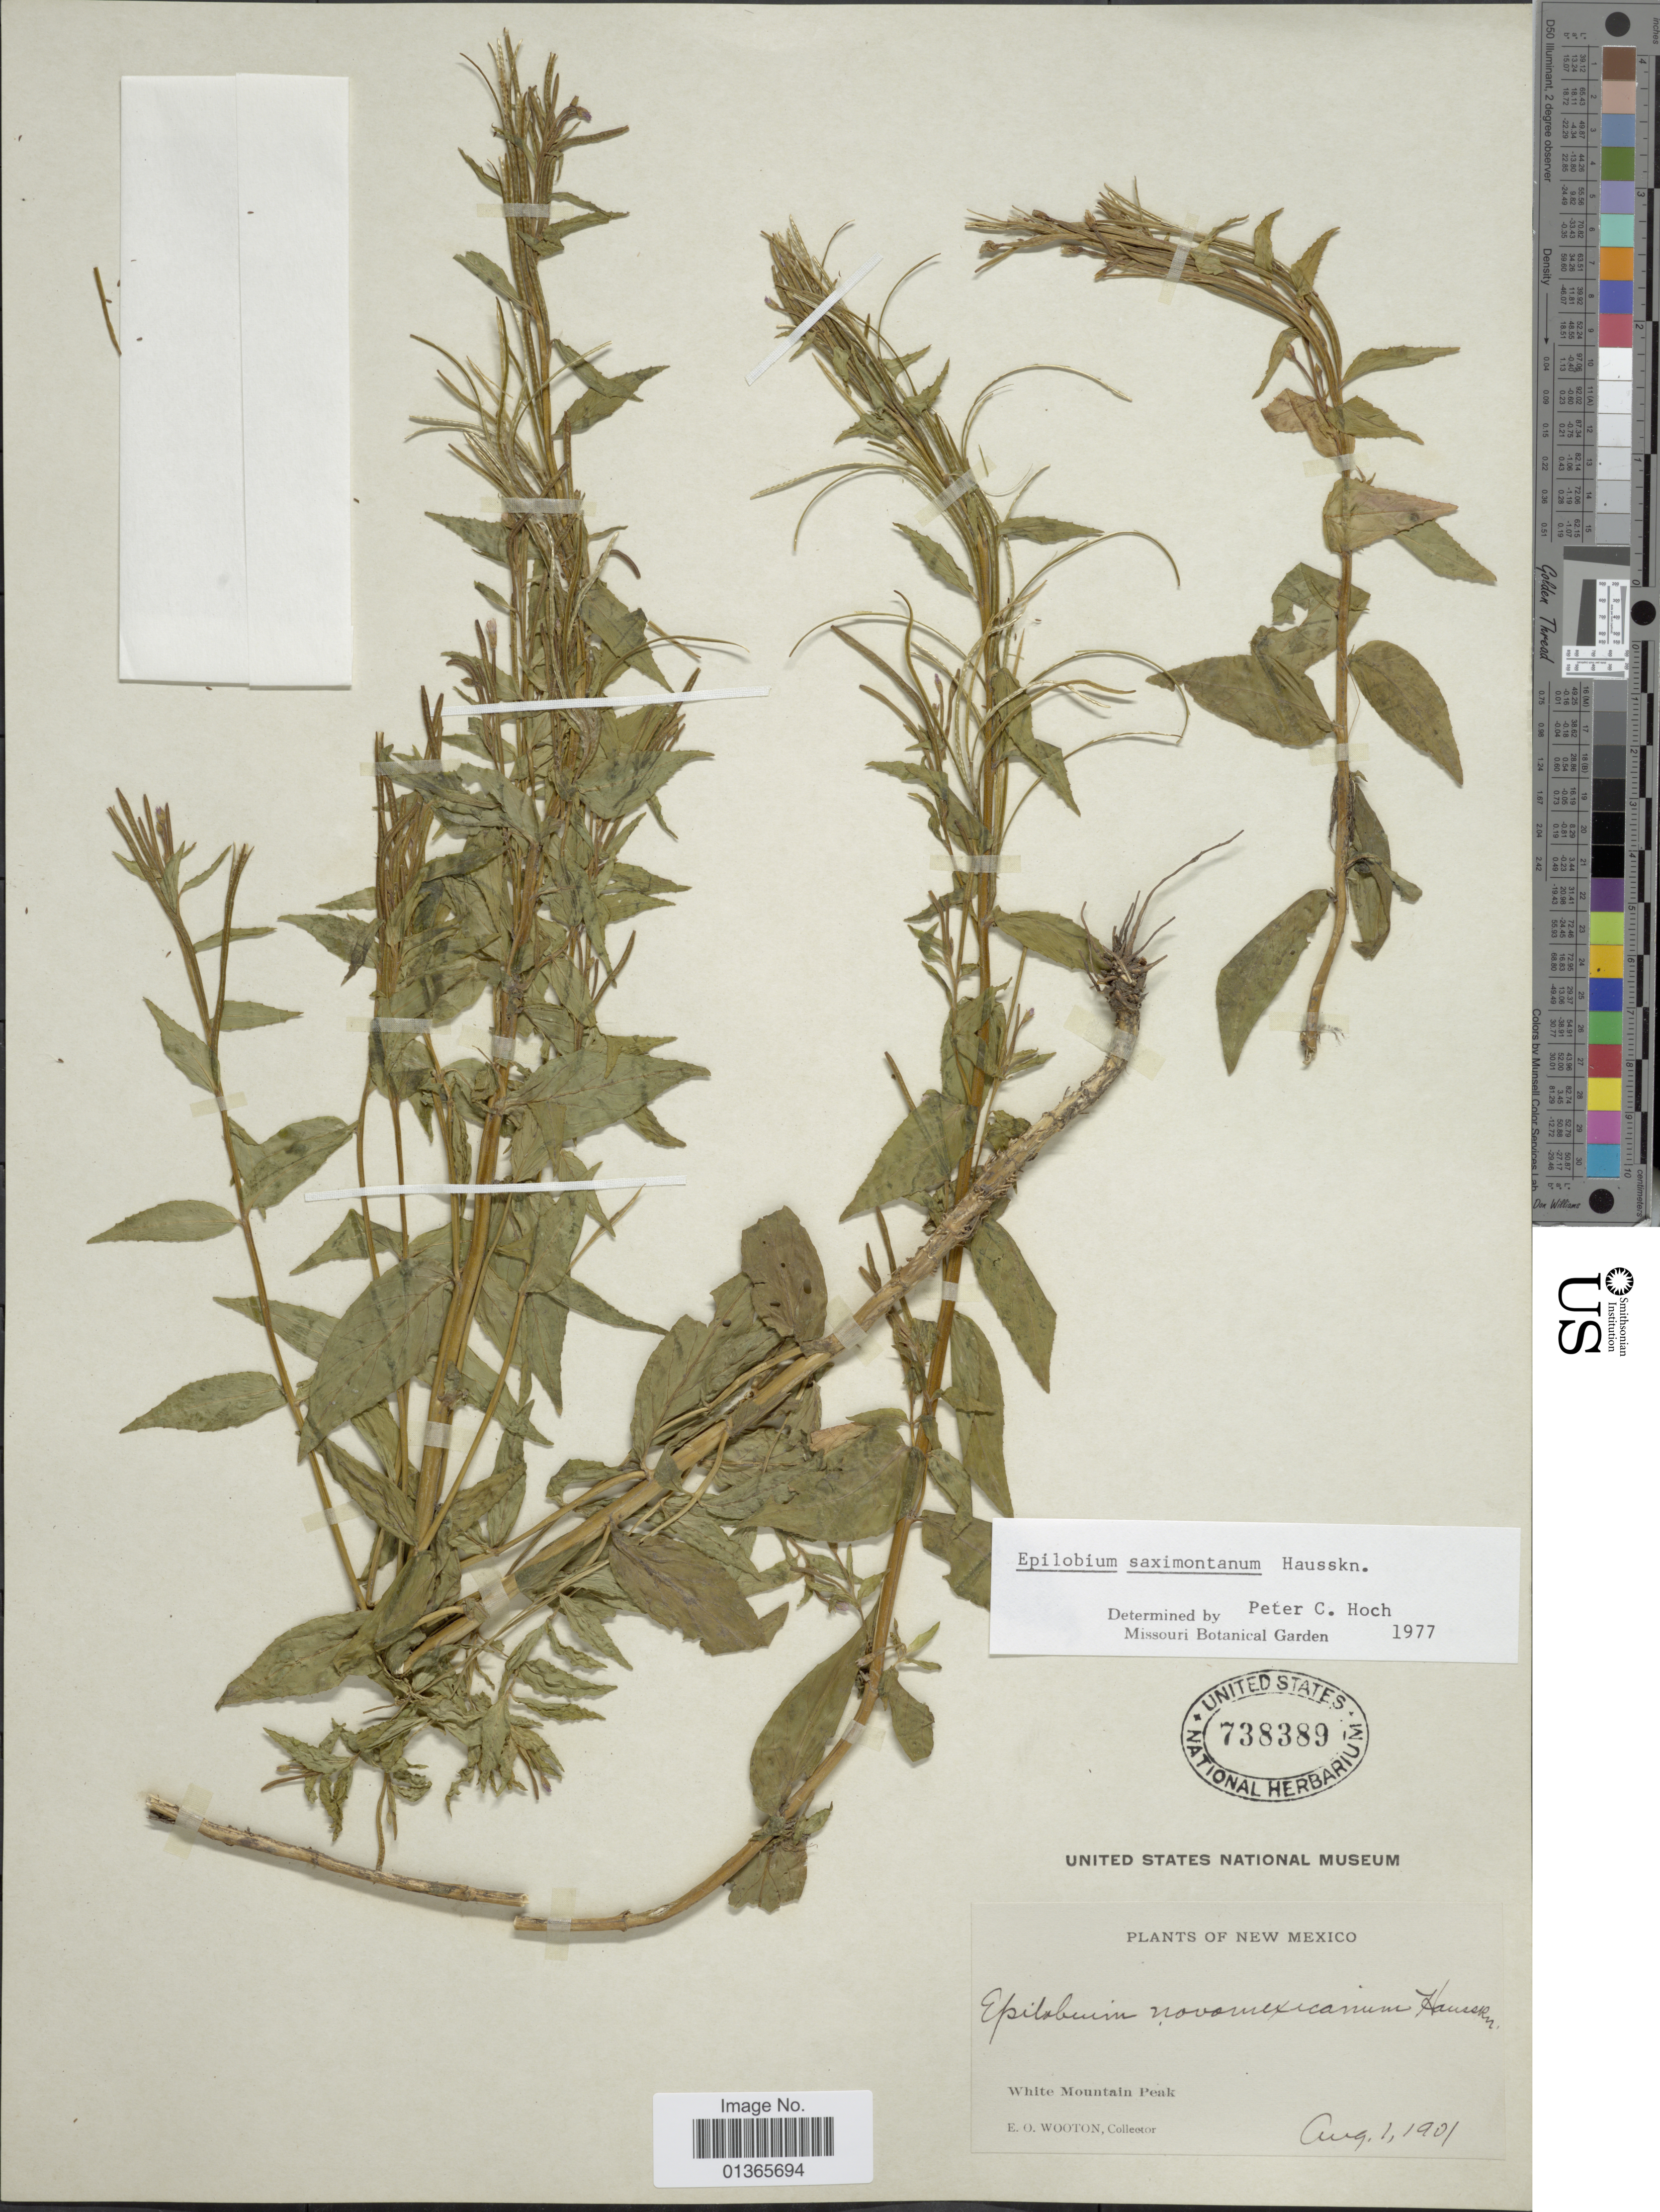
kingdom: Plantae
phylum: Tracheophyta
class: Magnoliopsida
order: Myrtales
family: Onagraceae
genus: Epilobium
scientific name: Epilobium saximontanum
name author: Hausskn.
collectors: E. O. Wooton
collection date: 1901-08-01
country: United States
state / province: New Mexico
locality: White Mountain Peak.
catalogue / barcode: US 738389